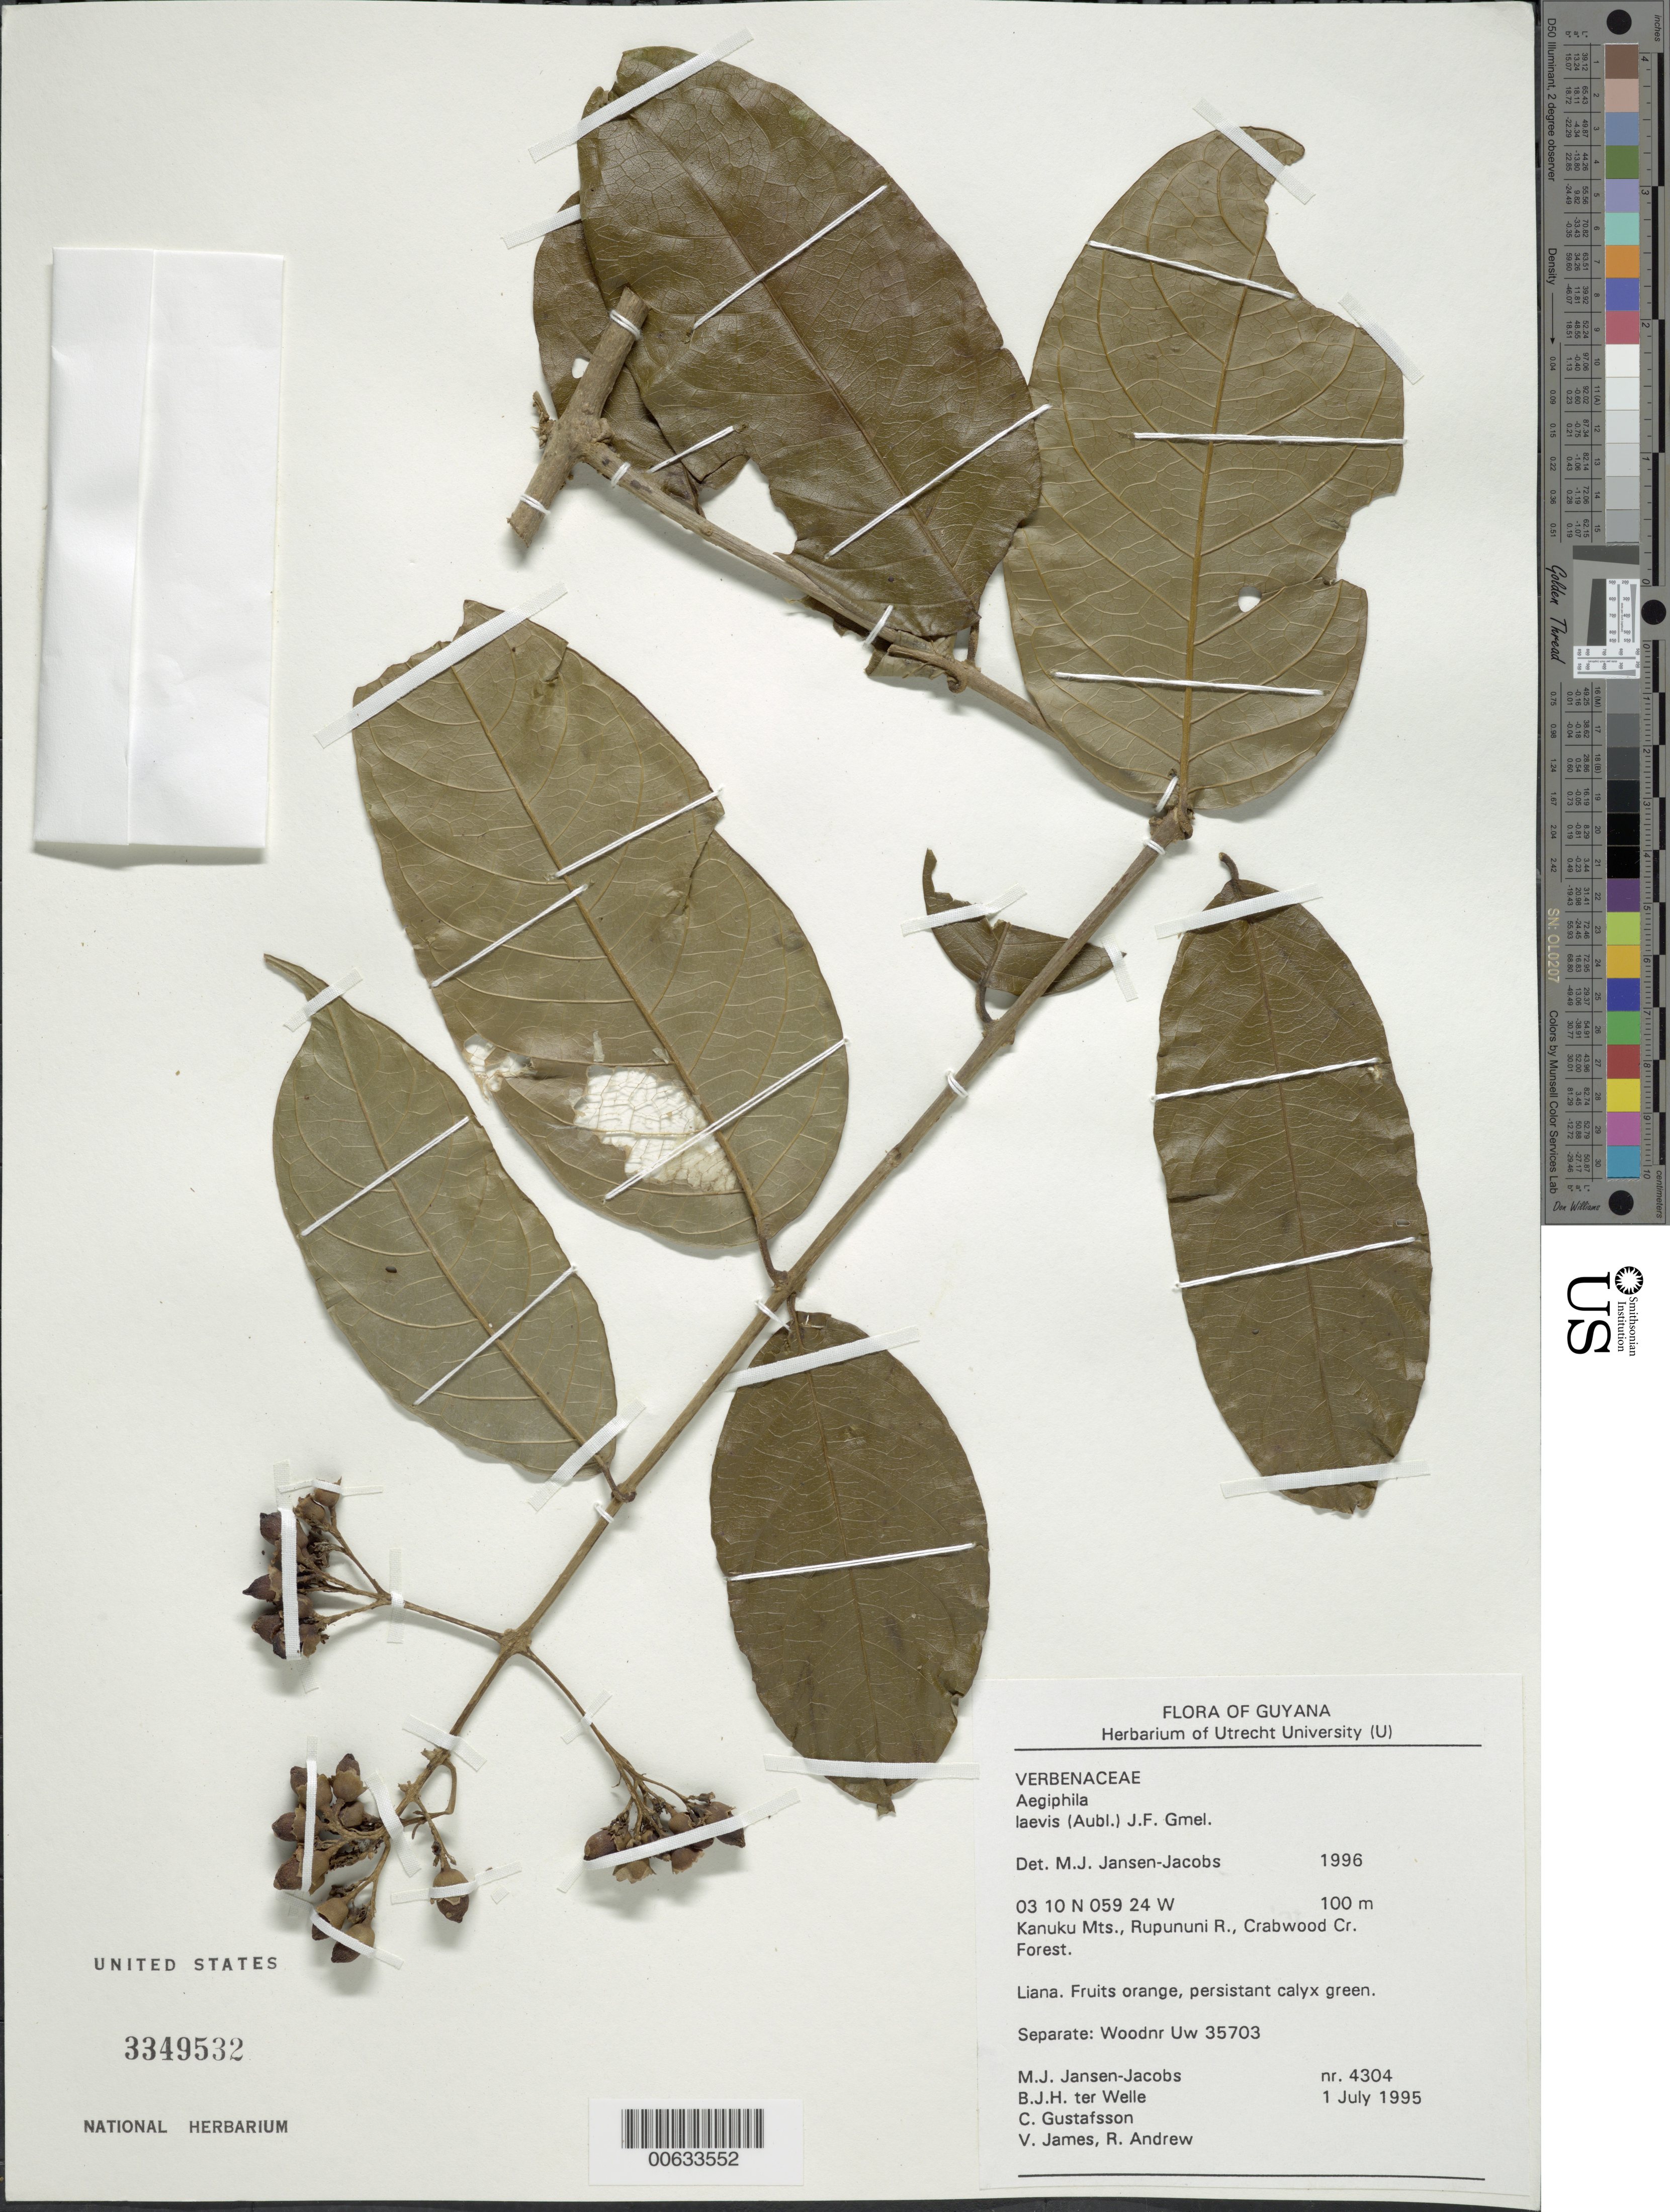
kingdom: Plantae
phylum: Tracheophyta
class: Magnoliopsida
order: Lamiales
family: Lamiaceae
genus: Aegiphila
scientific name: Aegiphila laevis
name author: (Aubl.) J.F. Gmel.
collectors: M. J. Jansen-Jacobs, B. Welle, C. G. Gustafsson, V. James & R. Andrew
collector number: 4304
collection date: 1995-07-01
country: Guyana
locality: Kanuku Mts., Rupununi R., Crabwood Cr. Forest.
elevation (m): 100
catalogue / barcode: US 3349532